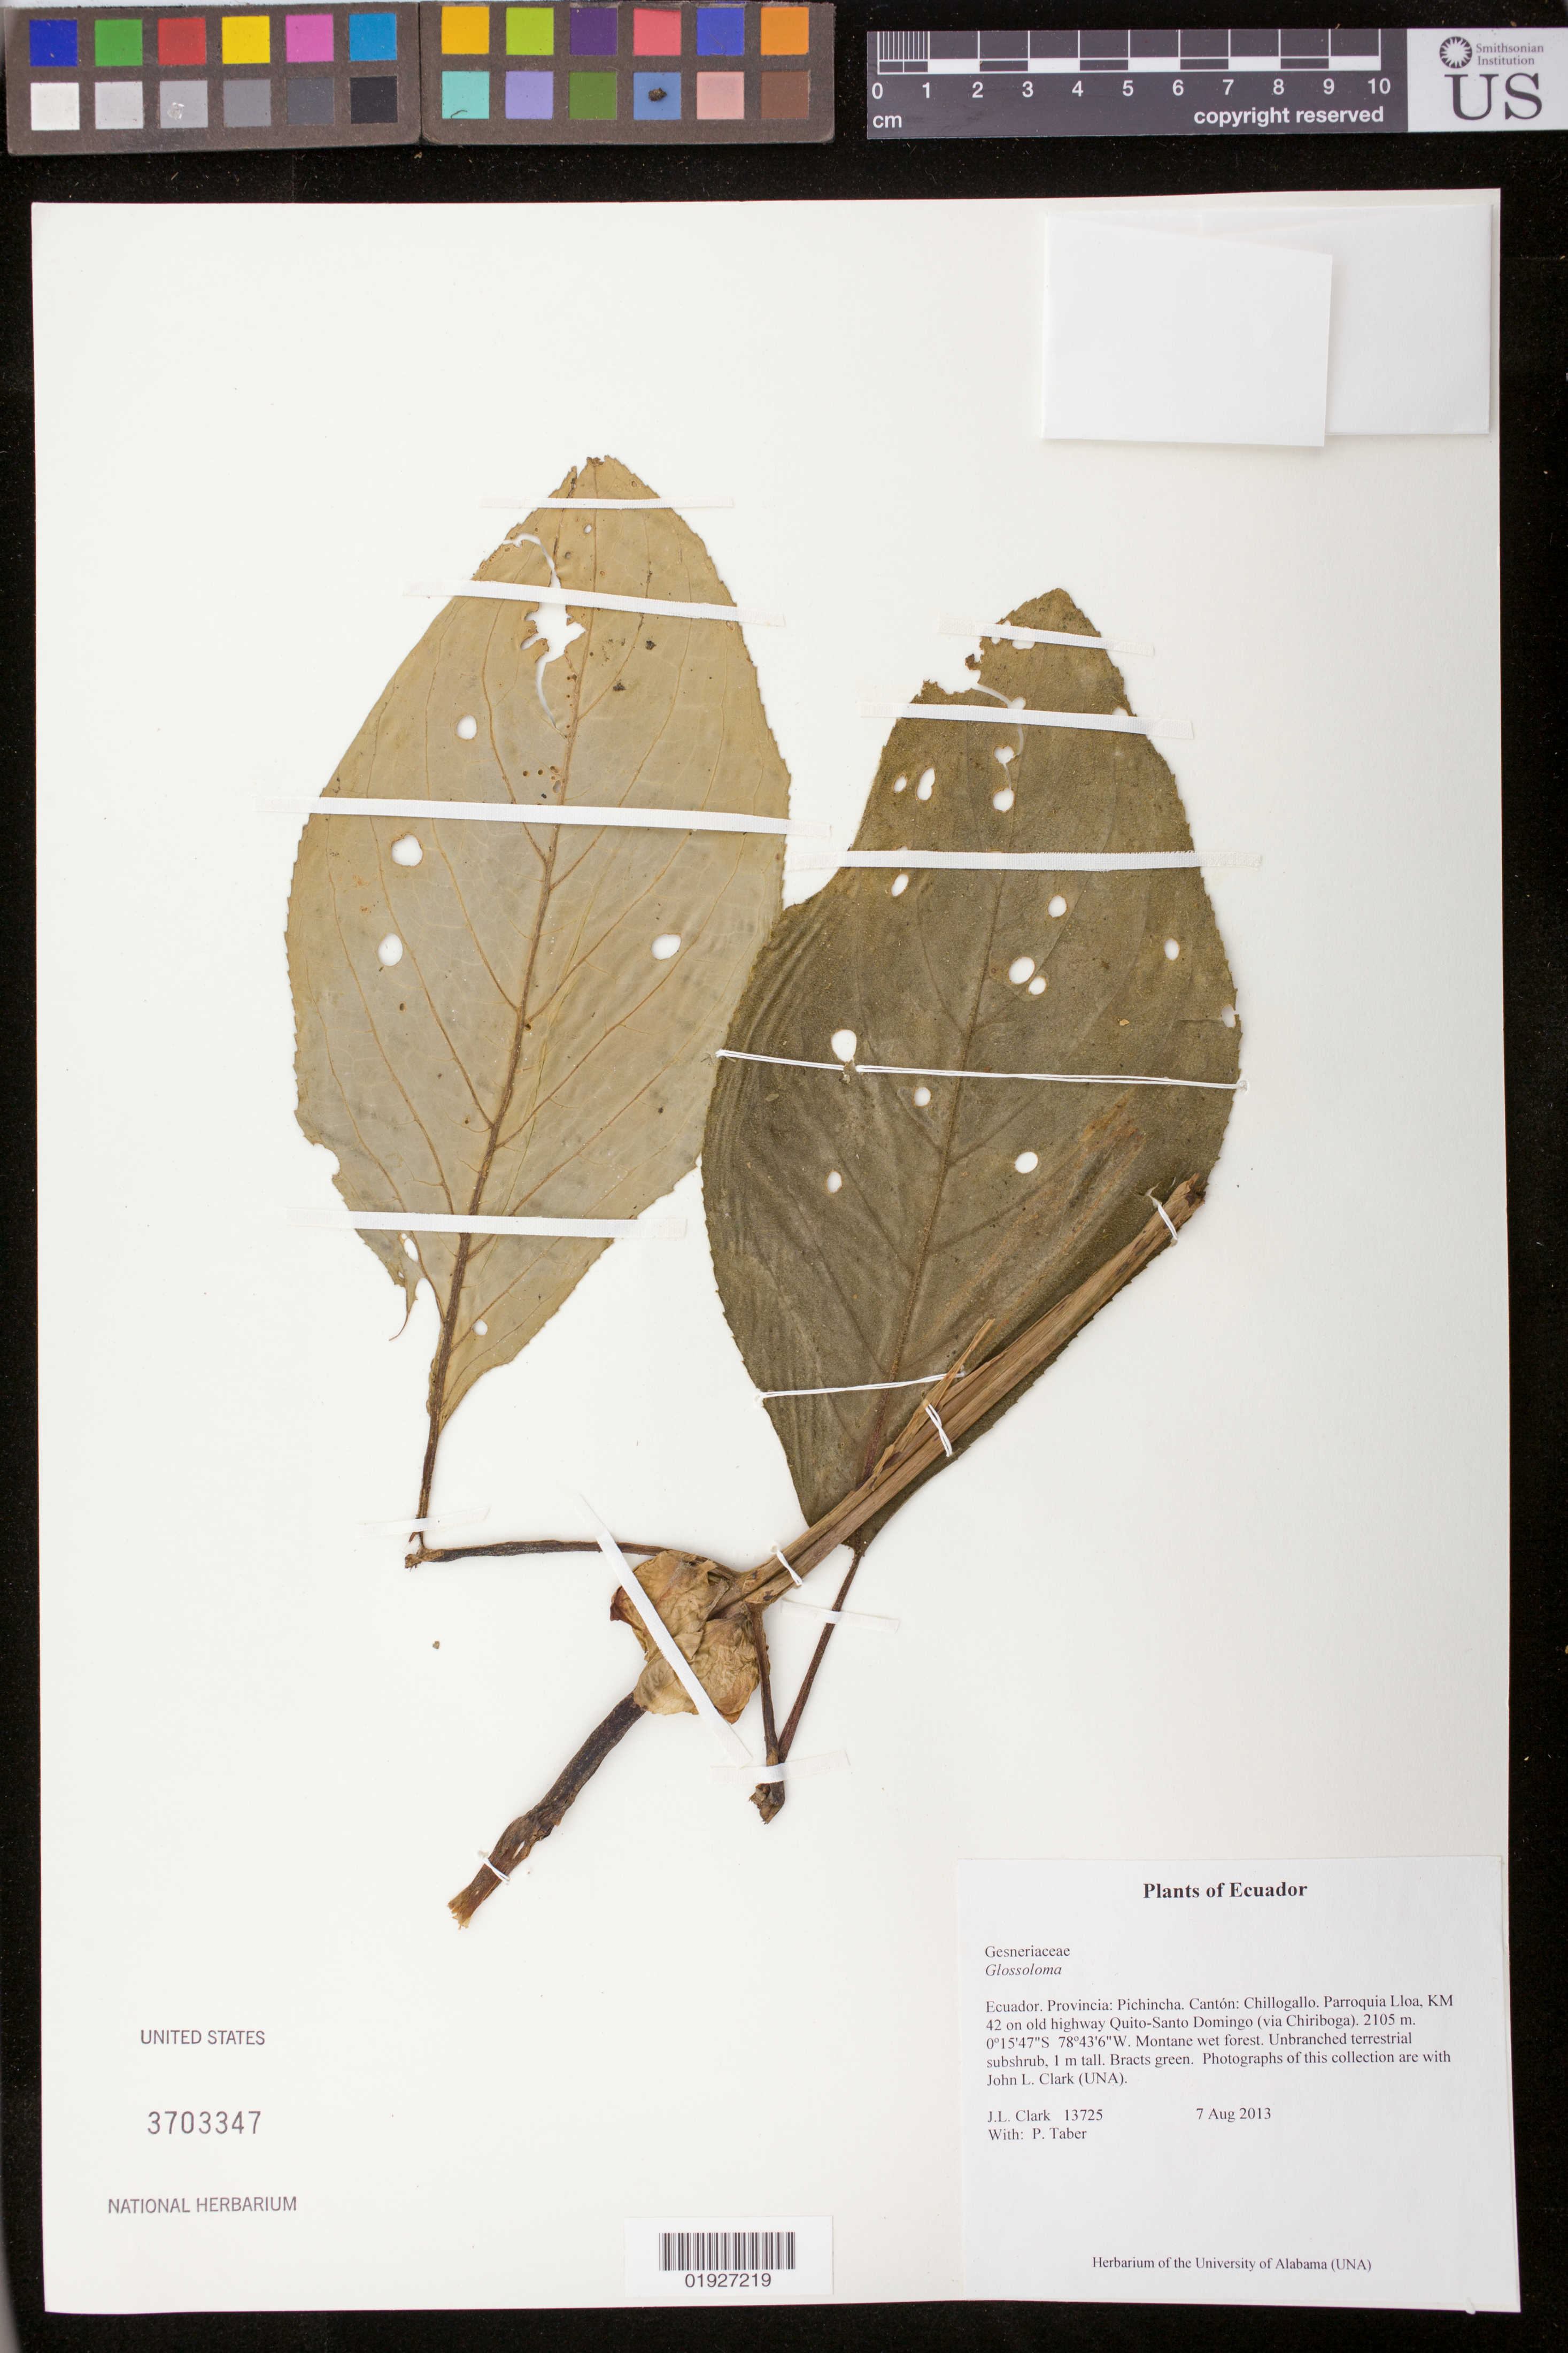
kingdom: Plantae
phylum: Tracheophyta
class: Magnoliopsida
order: Lamiales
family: Gesneriaceae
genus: Glossoloma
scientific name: Glossoloma sp.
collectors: J. L. Clark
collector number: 13725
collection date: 2013-08-07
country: Ecuador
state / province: Pichincha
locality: Canton; Chillogallo. Parroquia Lloa, KM 42 on old highways Quito-Santo Domingo (via Chiriboga).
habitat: Montane wet forest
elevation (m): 2105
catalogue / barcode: US 3703347